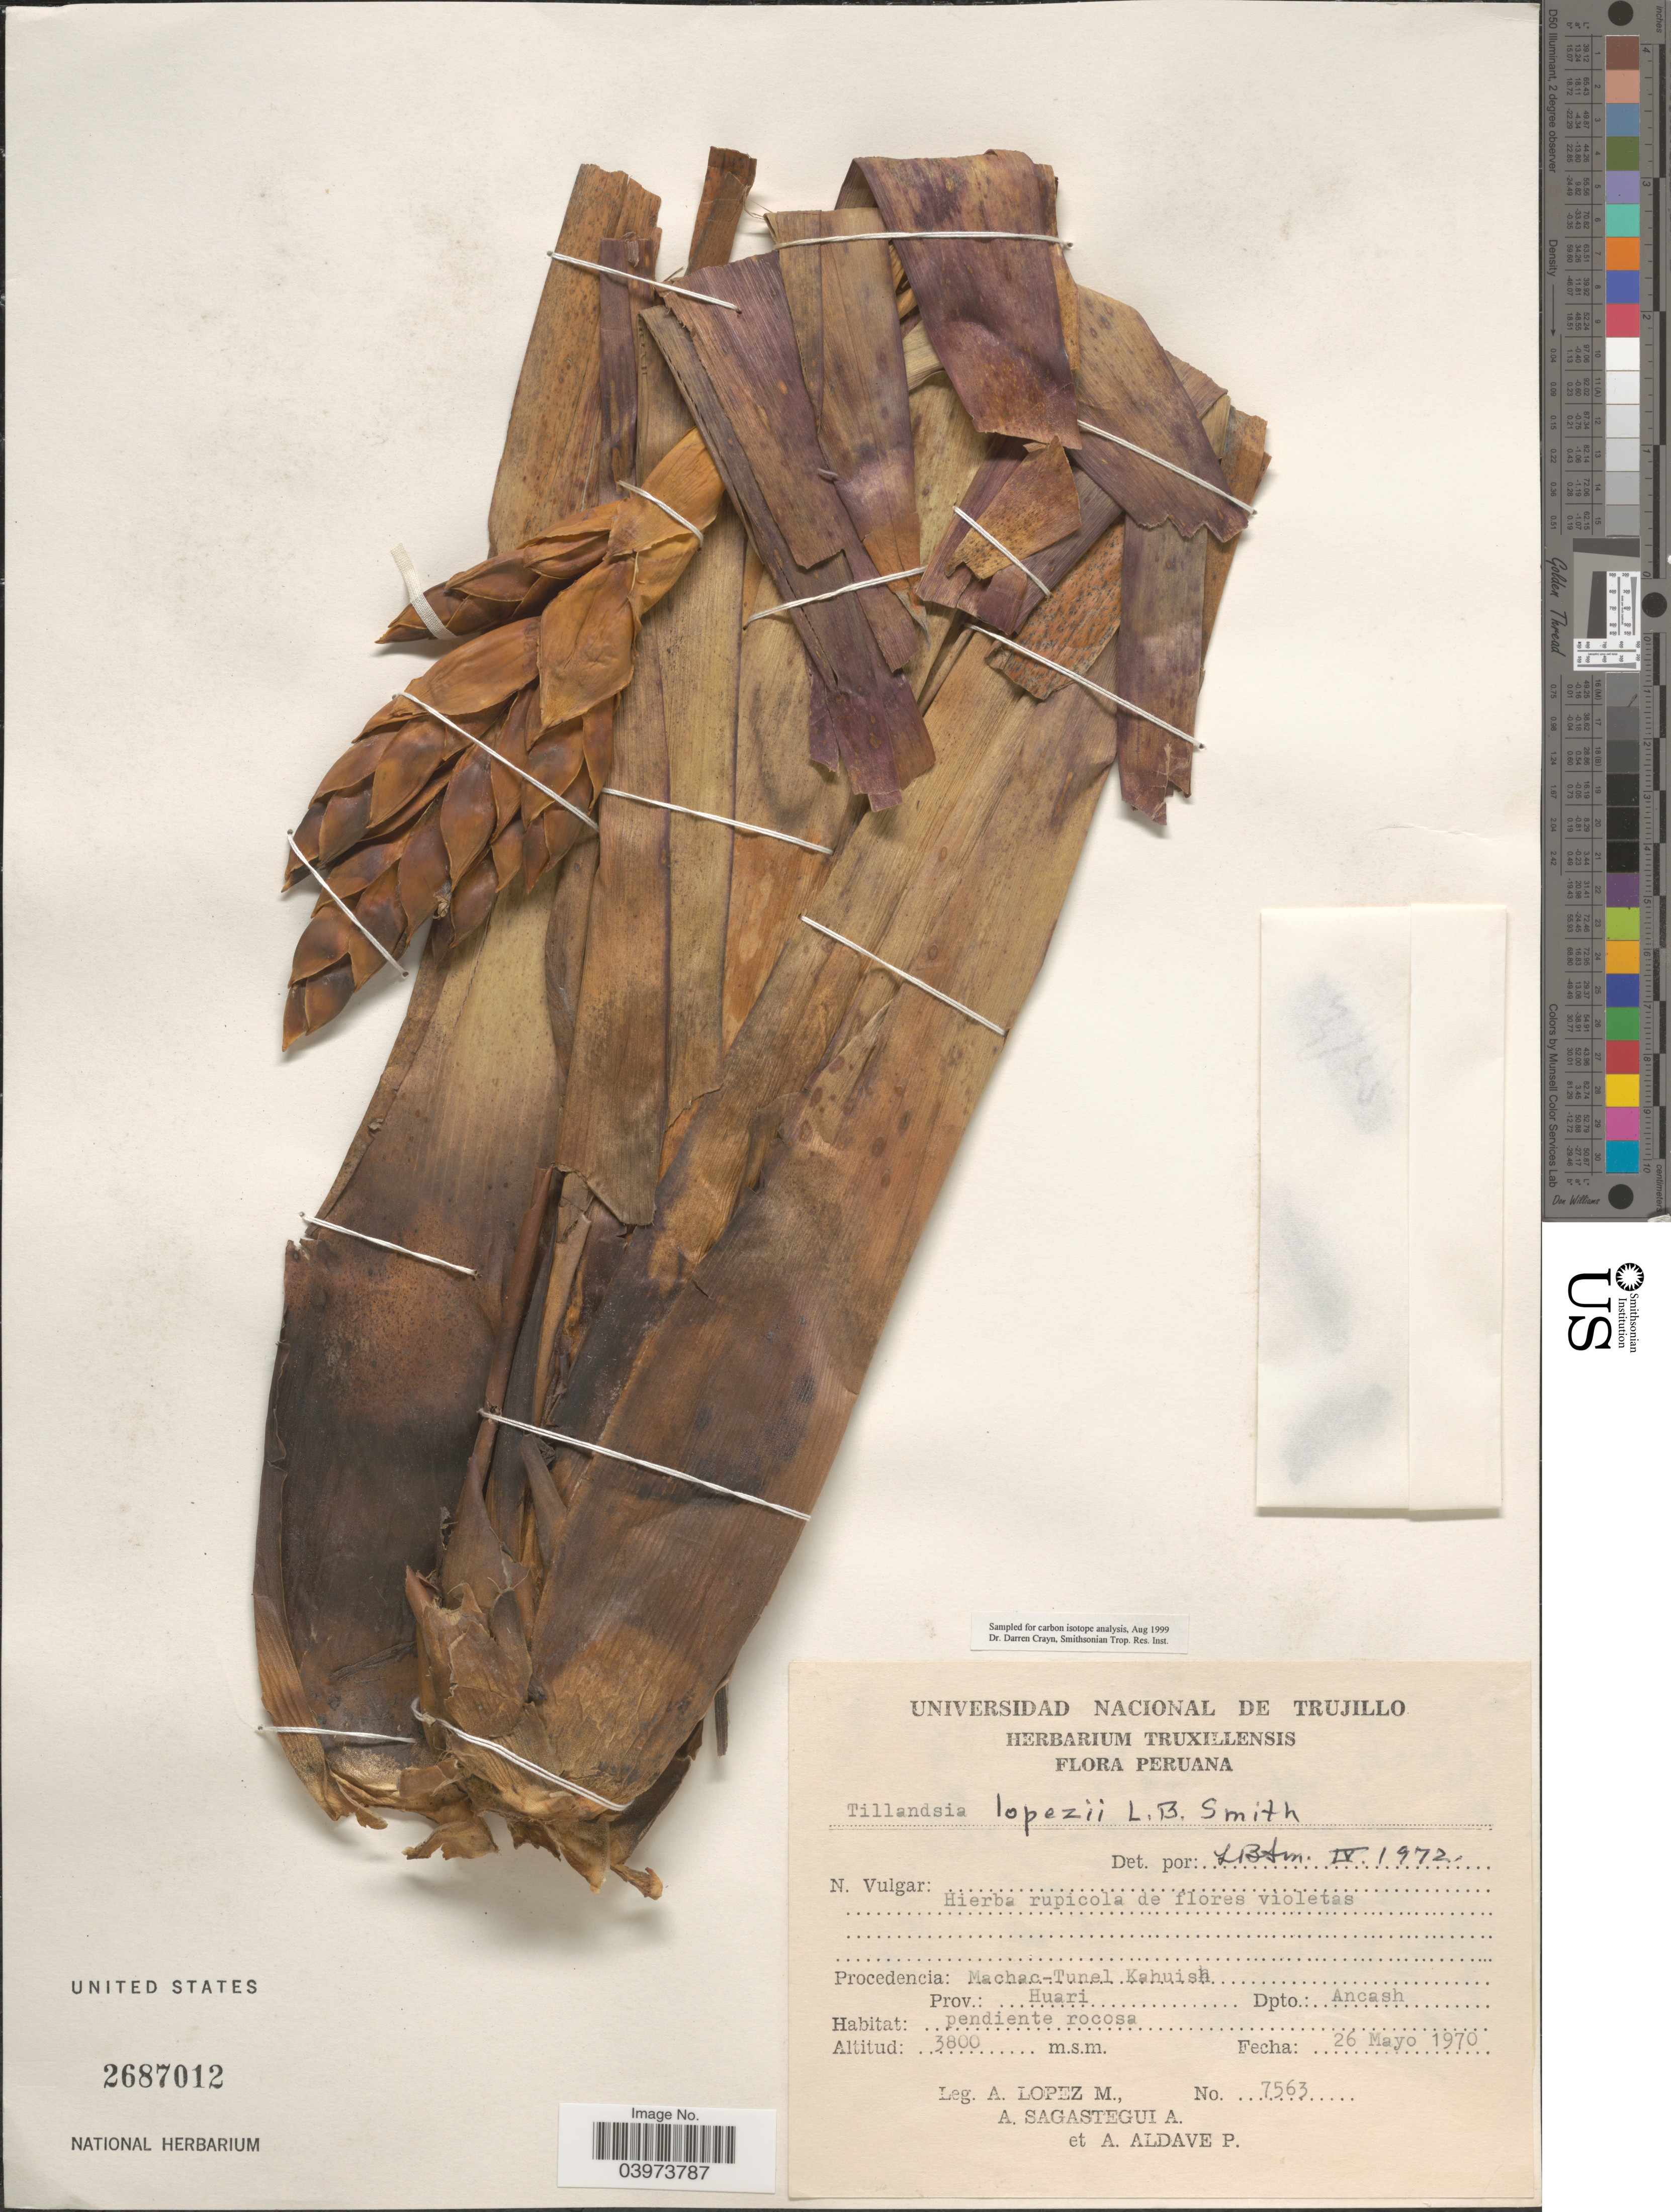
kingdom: Plantae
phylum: Tracheophyta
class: Liliopsida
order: Poales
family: Bromeliaceae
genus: Tillandsia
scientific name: Tillandsia lopezii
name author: L.B. Sm.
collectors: A. López M., A. Sagástegui A. & A. Aldave P.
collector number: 7563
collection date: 1970-05-26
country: Peru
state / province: Ancash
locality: Machac - Tunel Kahuish. Prov.: Huari. Dpto.: Ancash.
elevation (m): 3800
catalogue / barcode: US 2687012